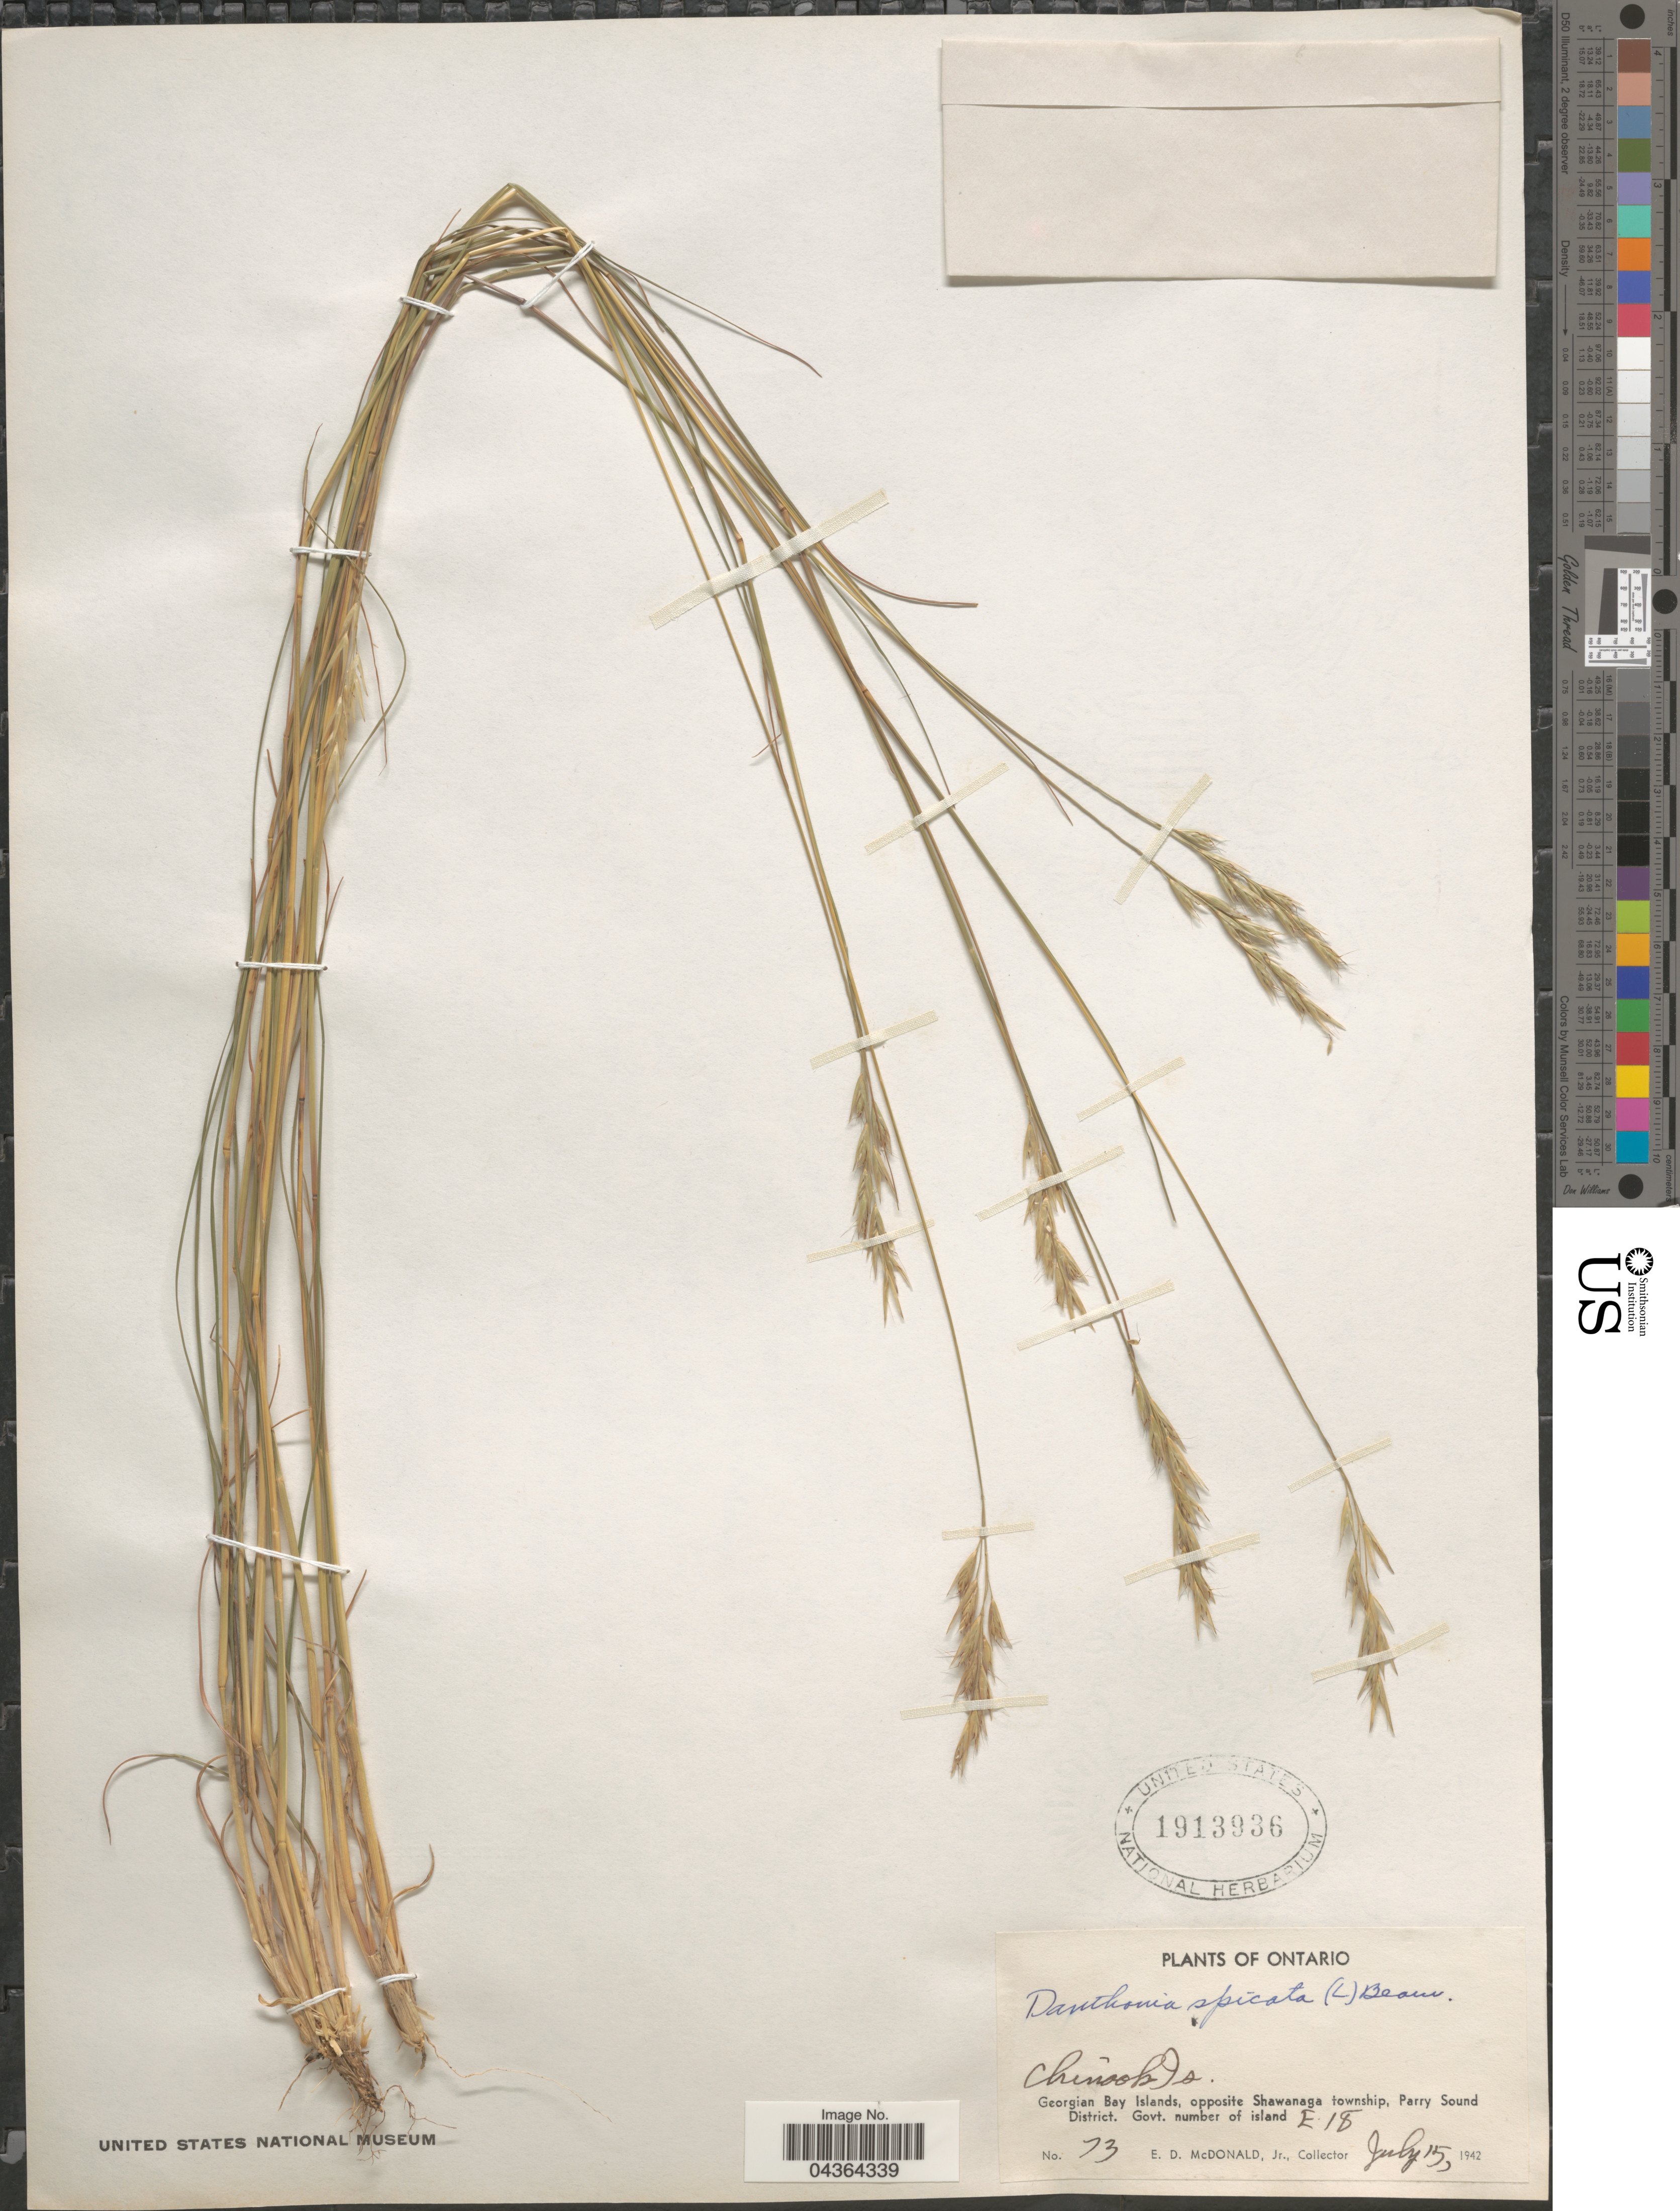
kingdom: Plantae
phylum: Tracheophyta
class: Liliopsida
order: Poales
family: Poaceae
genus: Danthonia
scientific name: Danthonia spicata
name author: (L.) P. Beauv. ex Roem. & Schult.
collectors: E. D. McDonald Jr.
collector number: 73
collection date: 1942-07-15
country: Canada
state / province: Ontario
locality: Chinock Is. Georgian Bay Islands, opposite Shawanaga township, Parry Sound District. Govt. number of island E. 18.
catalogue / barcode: US 1913936